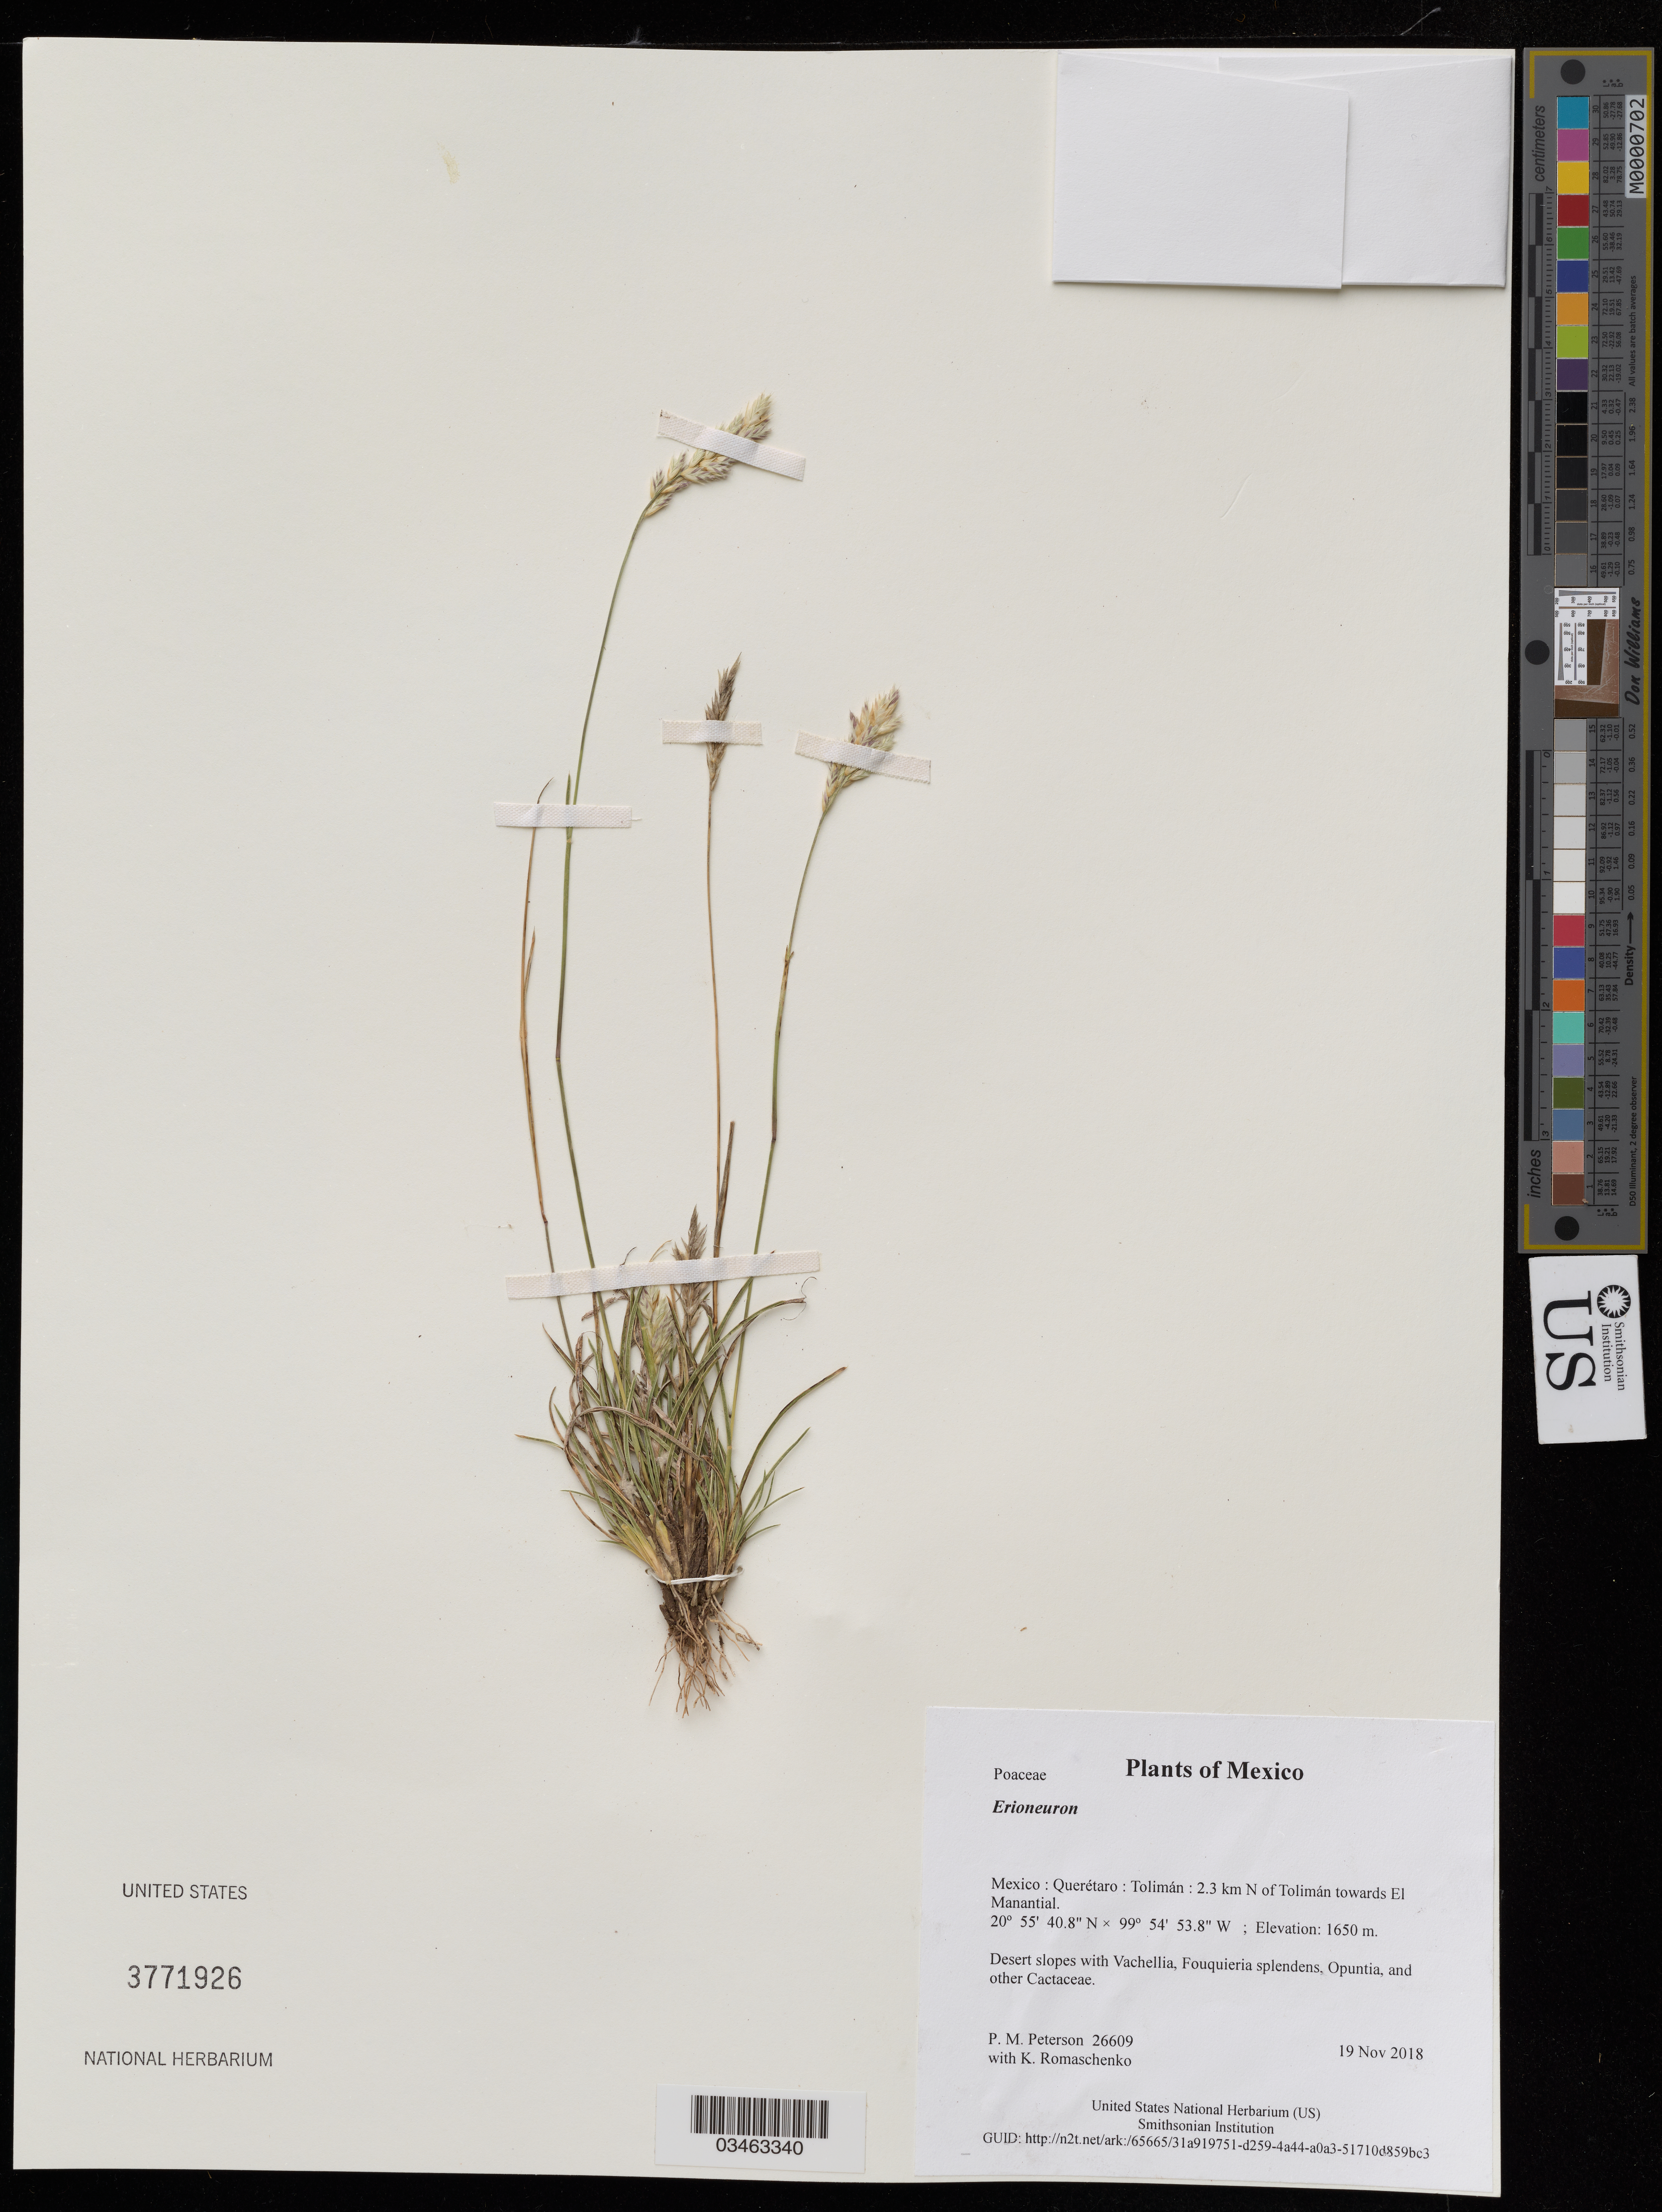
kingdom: Plantae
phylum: Tracheophyta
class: Liliopsida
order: Poales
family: Poaceae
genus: Erioneuron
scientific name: Erioneuron sp.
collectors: P. M. Peterson & K. Romaschenko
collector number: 26609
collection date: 2018-11-19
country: Mexico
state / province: Querétaro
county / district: Tolimán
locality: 2.3 km N of Tolimán towards El Manantial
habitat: Desert slopes with Vachellia, Fouquieria splendens, Opuntia, and other Cactaceae.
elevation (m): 1650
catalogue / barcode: US 3771926